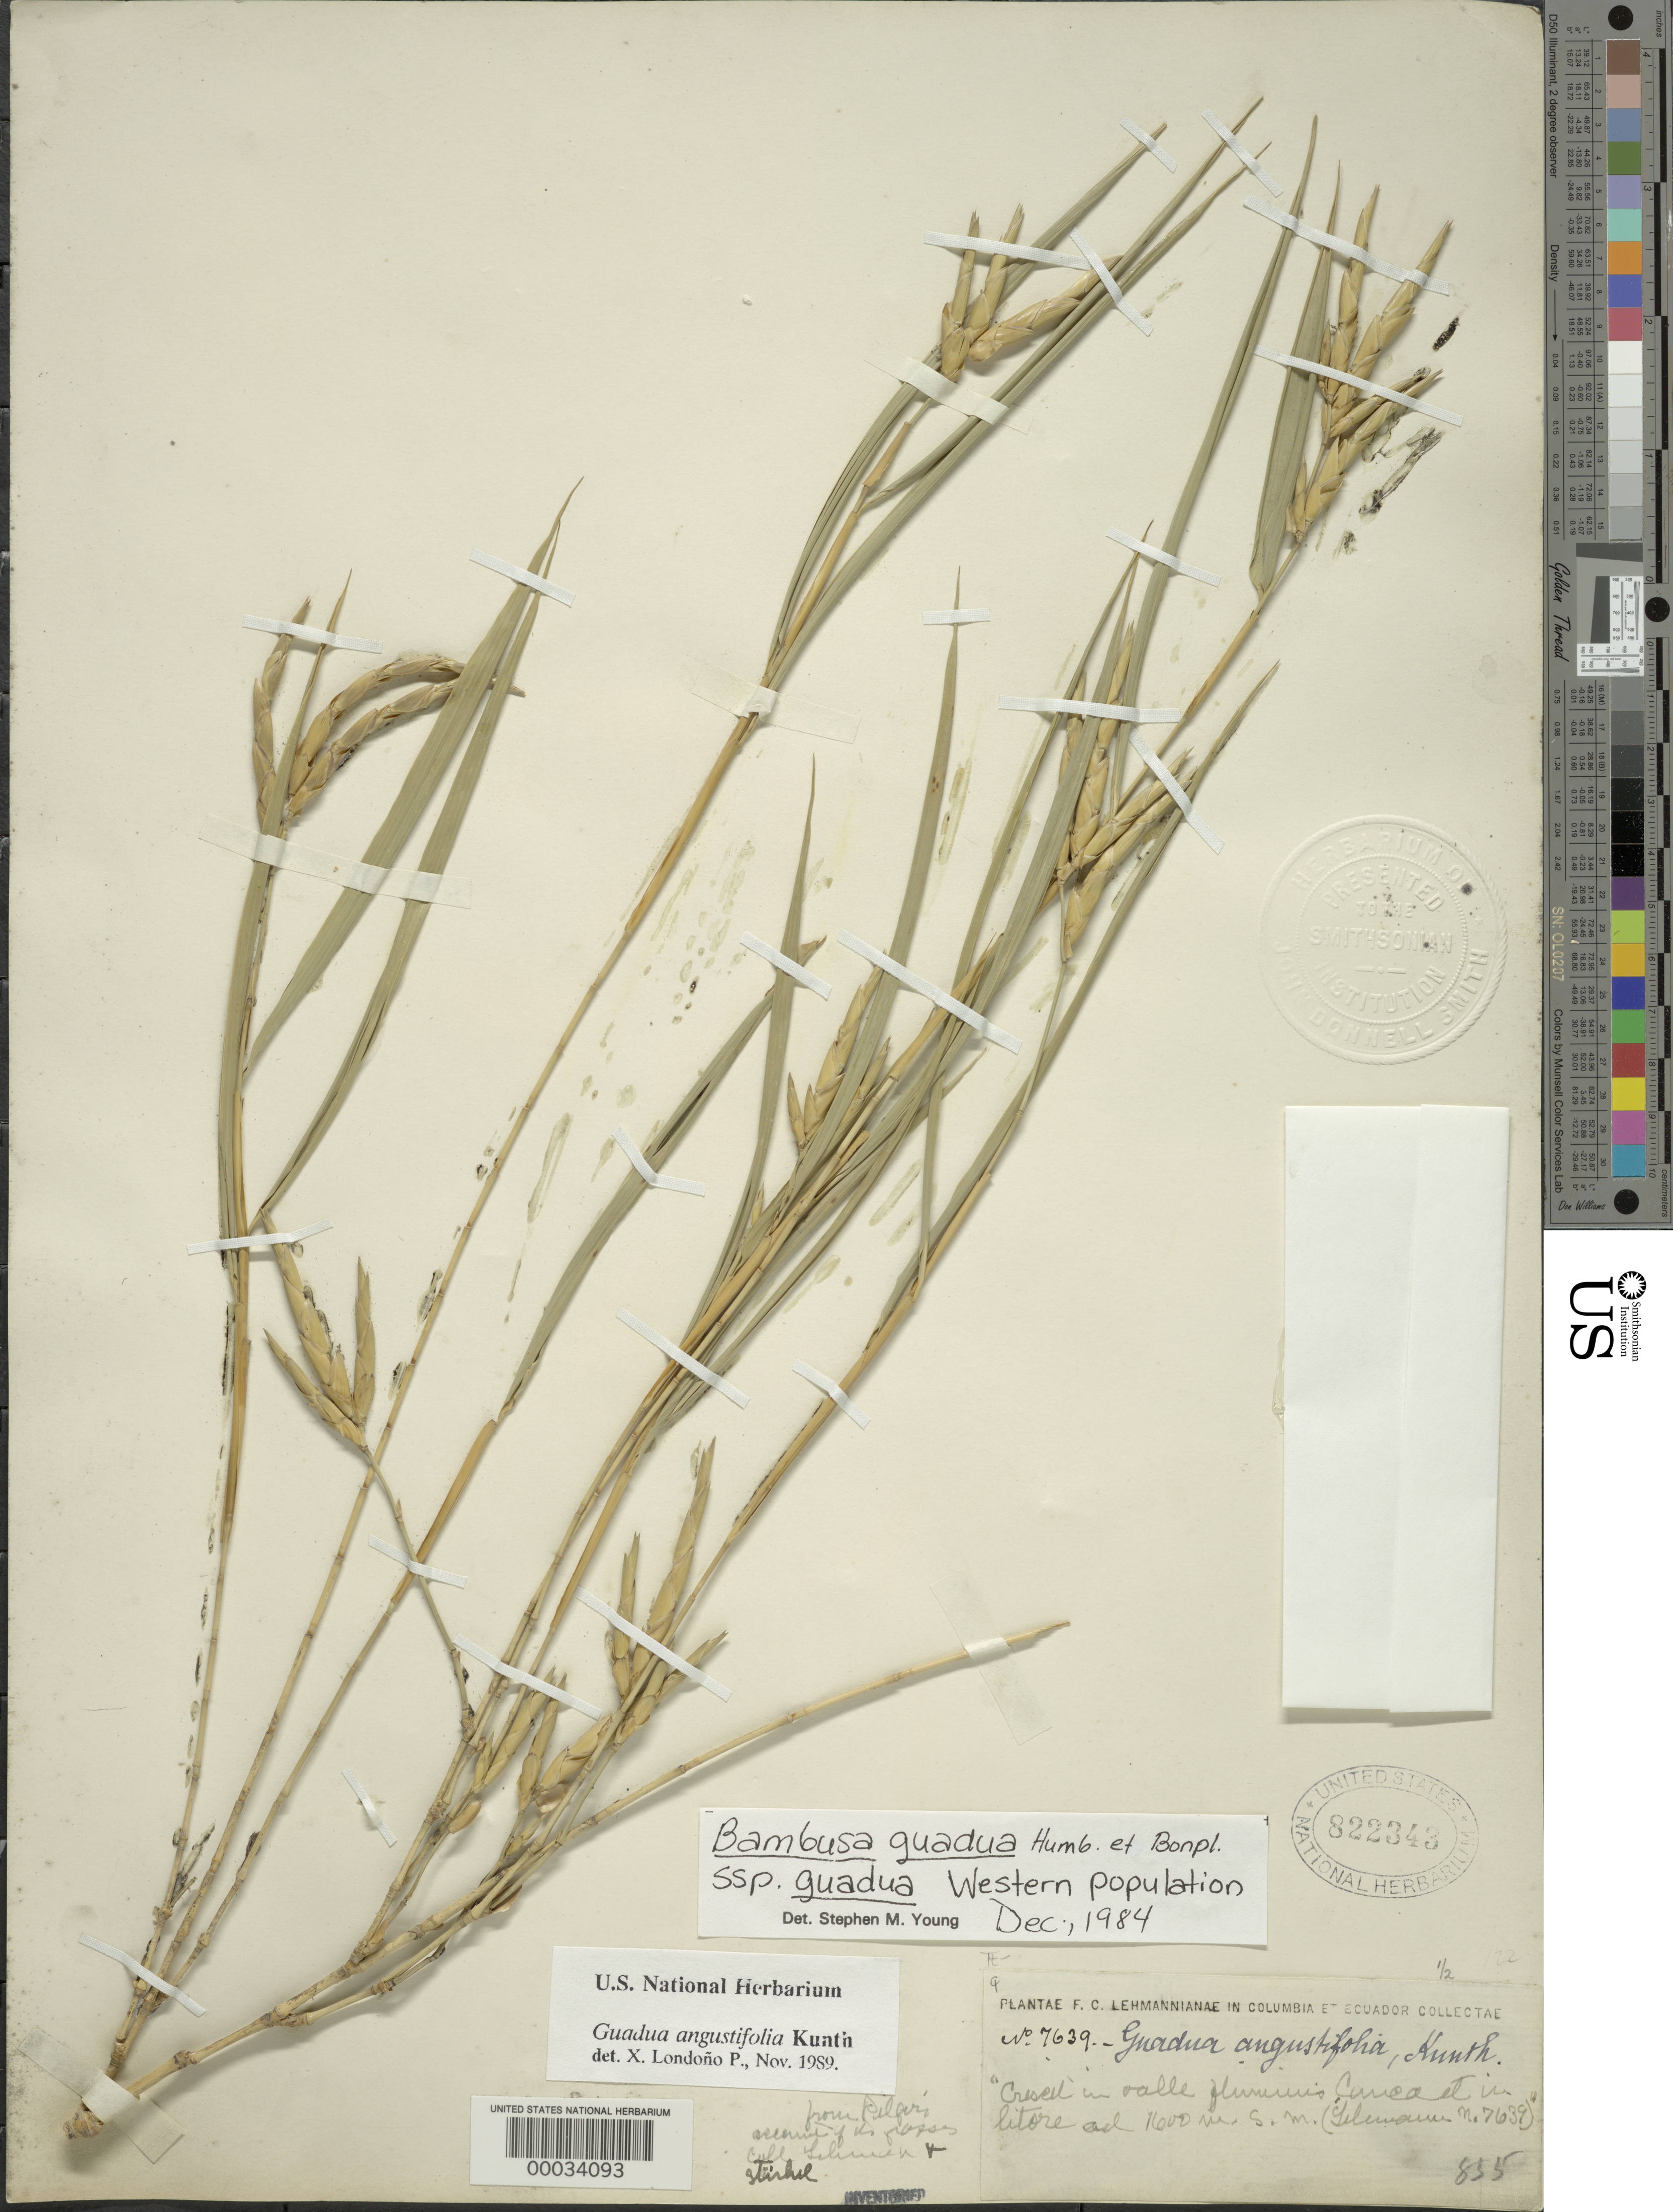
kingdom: Plantae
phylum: Tracheophyta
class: Liliopsida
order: Poales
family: Poaceae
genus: Guadua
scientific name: Guadua angustifolia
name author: Kunth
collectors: F. C. Lehmann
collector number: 7639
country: Colombia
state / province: Valle del Cauca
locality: Cauca Valley, Popayan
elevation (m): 1600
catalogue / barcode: US 822343